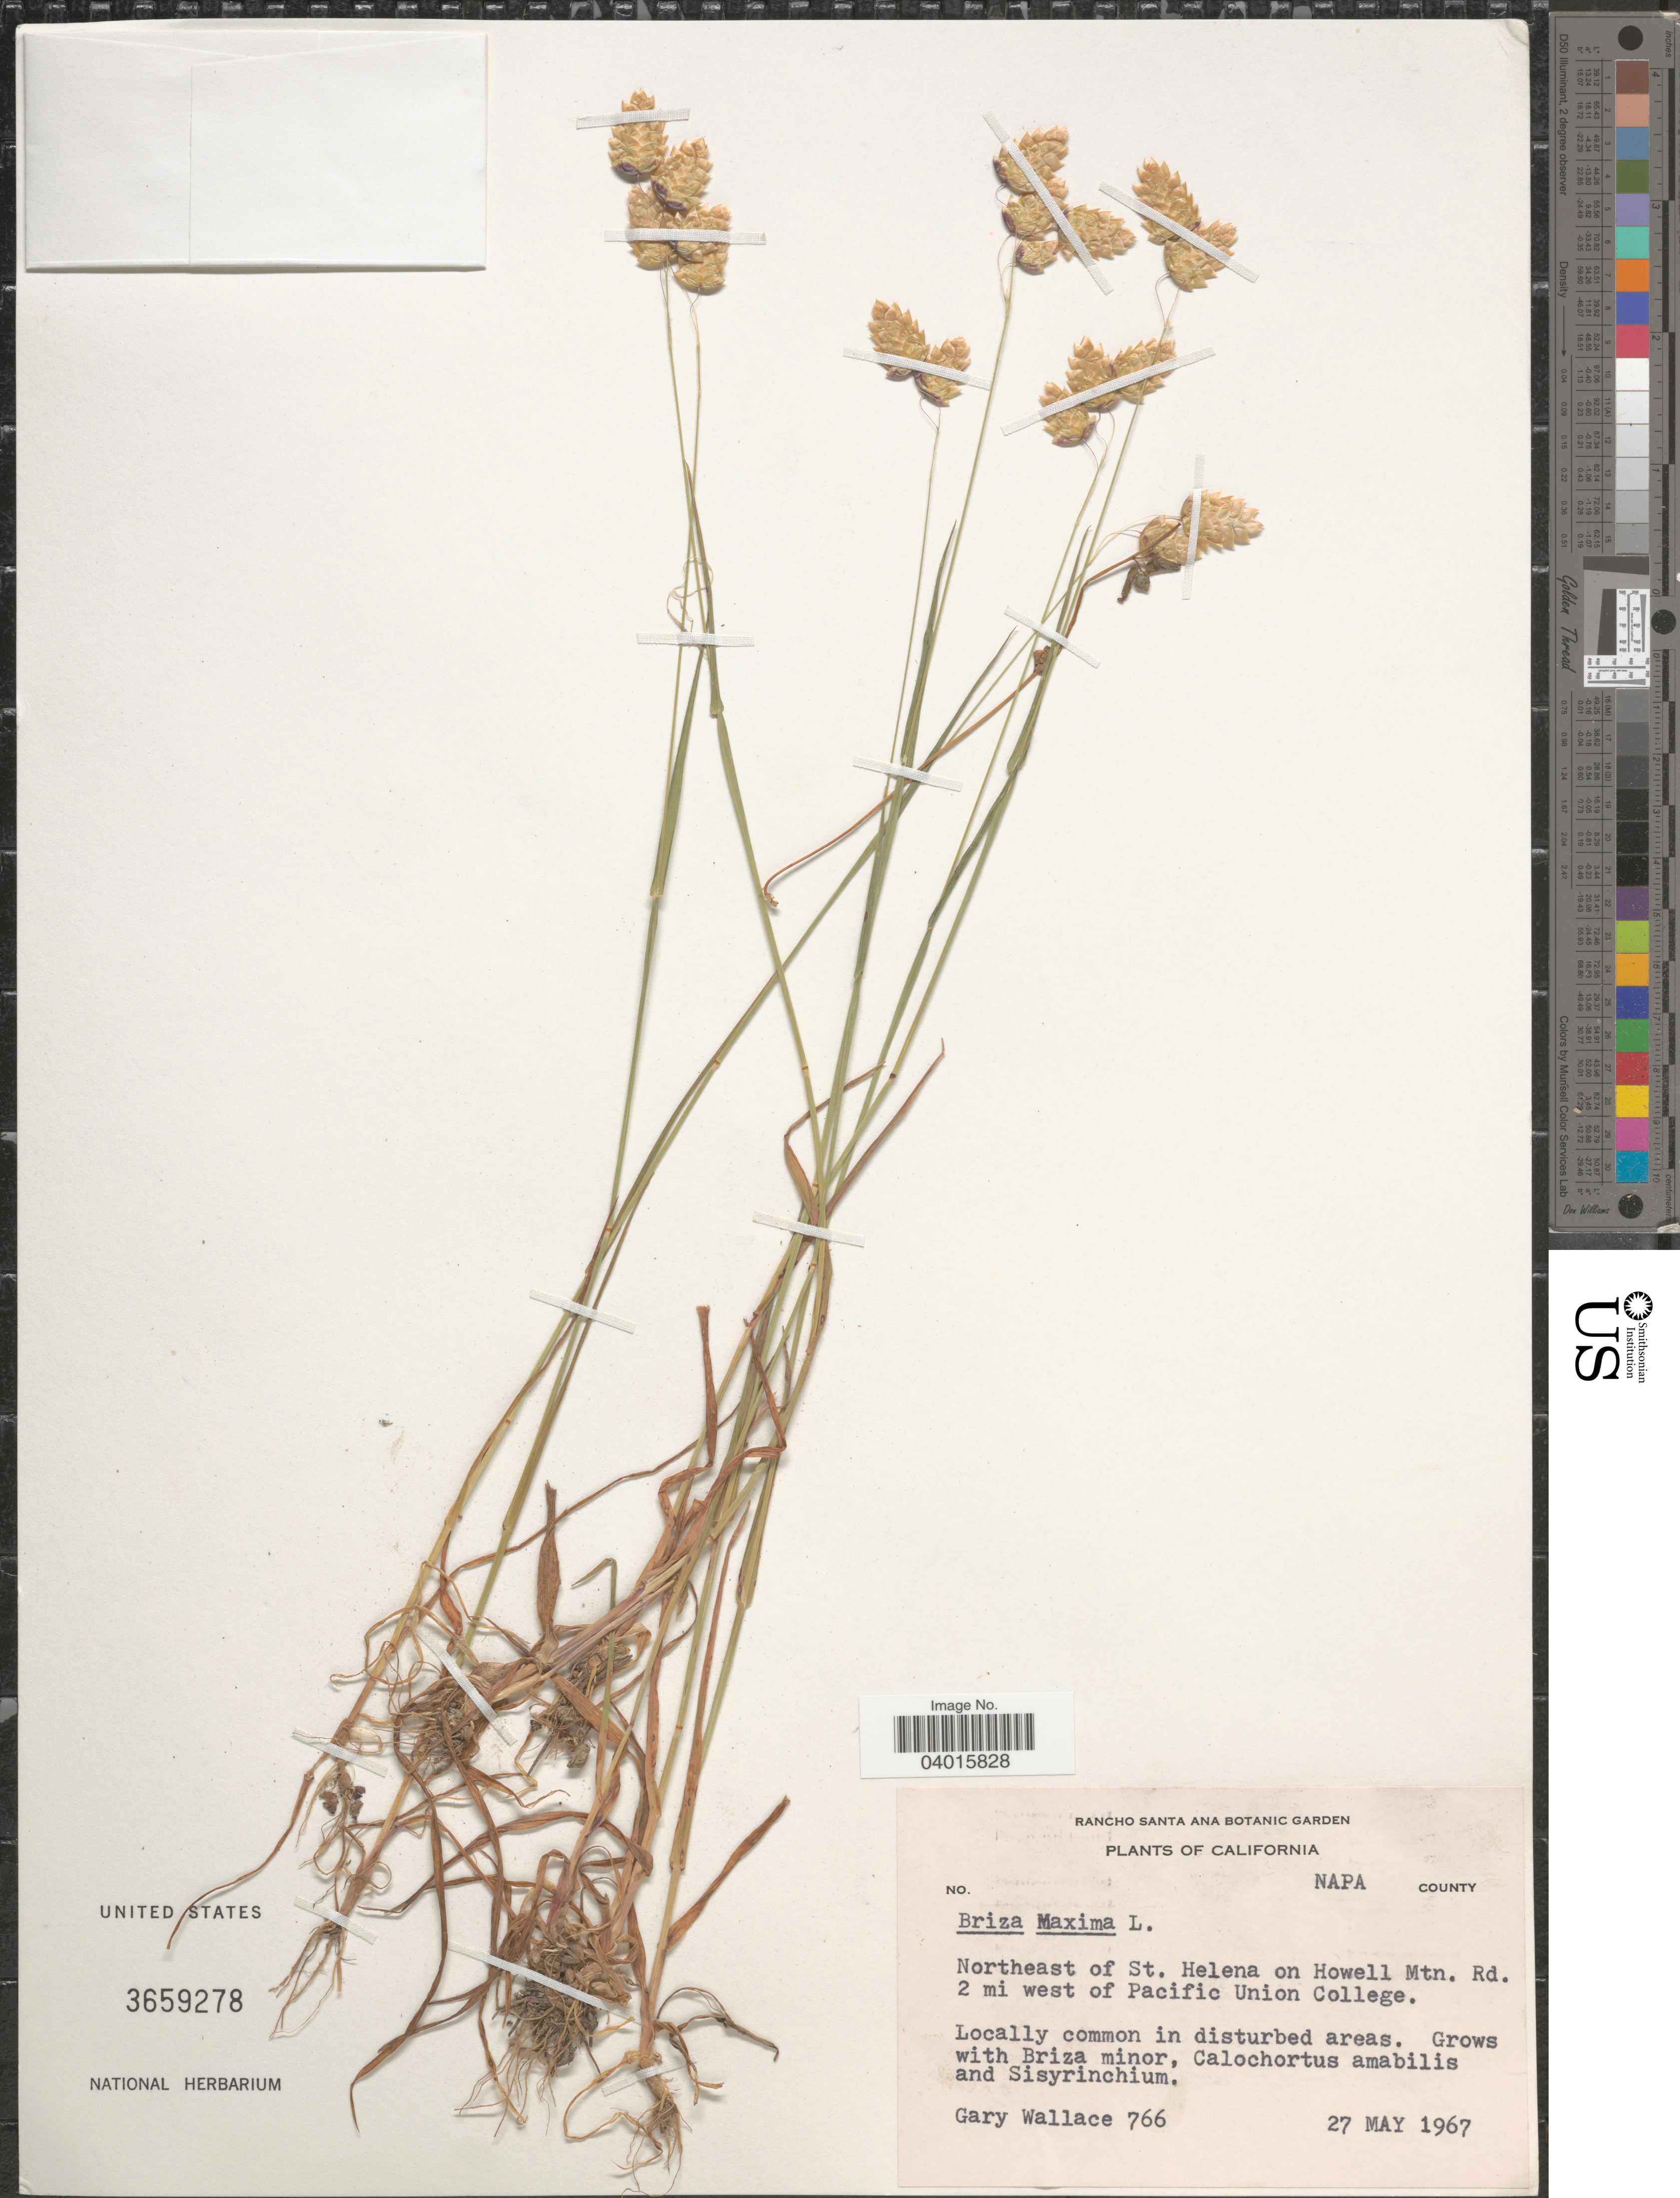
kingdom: Plantae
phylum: Tracheophyta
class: Liliopsida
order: Poales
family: Poaceae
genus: Briza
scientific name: Briza maxima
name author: L.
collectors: G. D. Wallace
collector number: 766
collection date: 1967-05-27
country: United States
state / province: California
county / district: Napa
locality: Napa county. Northeast of St. Helena on Howell Mtn. Rd. 2 mi west of Pacific Union College.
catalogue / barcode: US 3659278